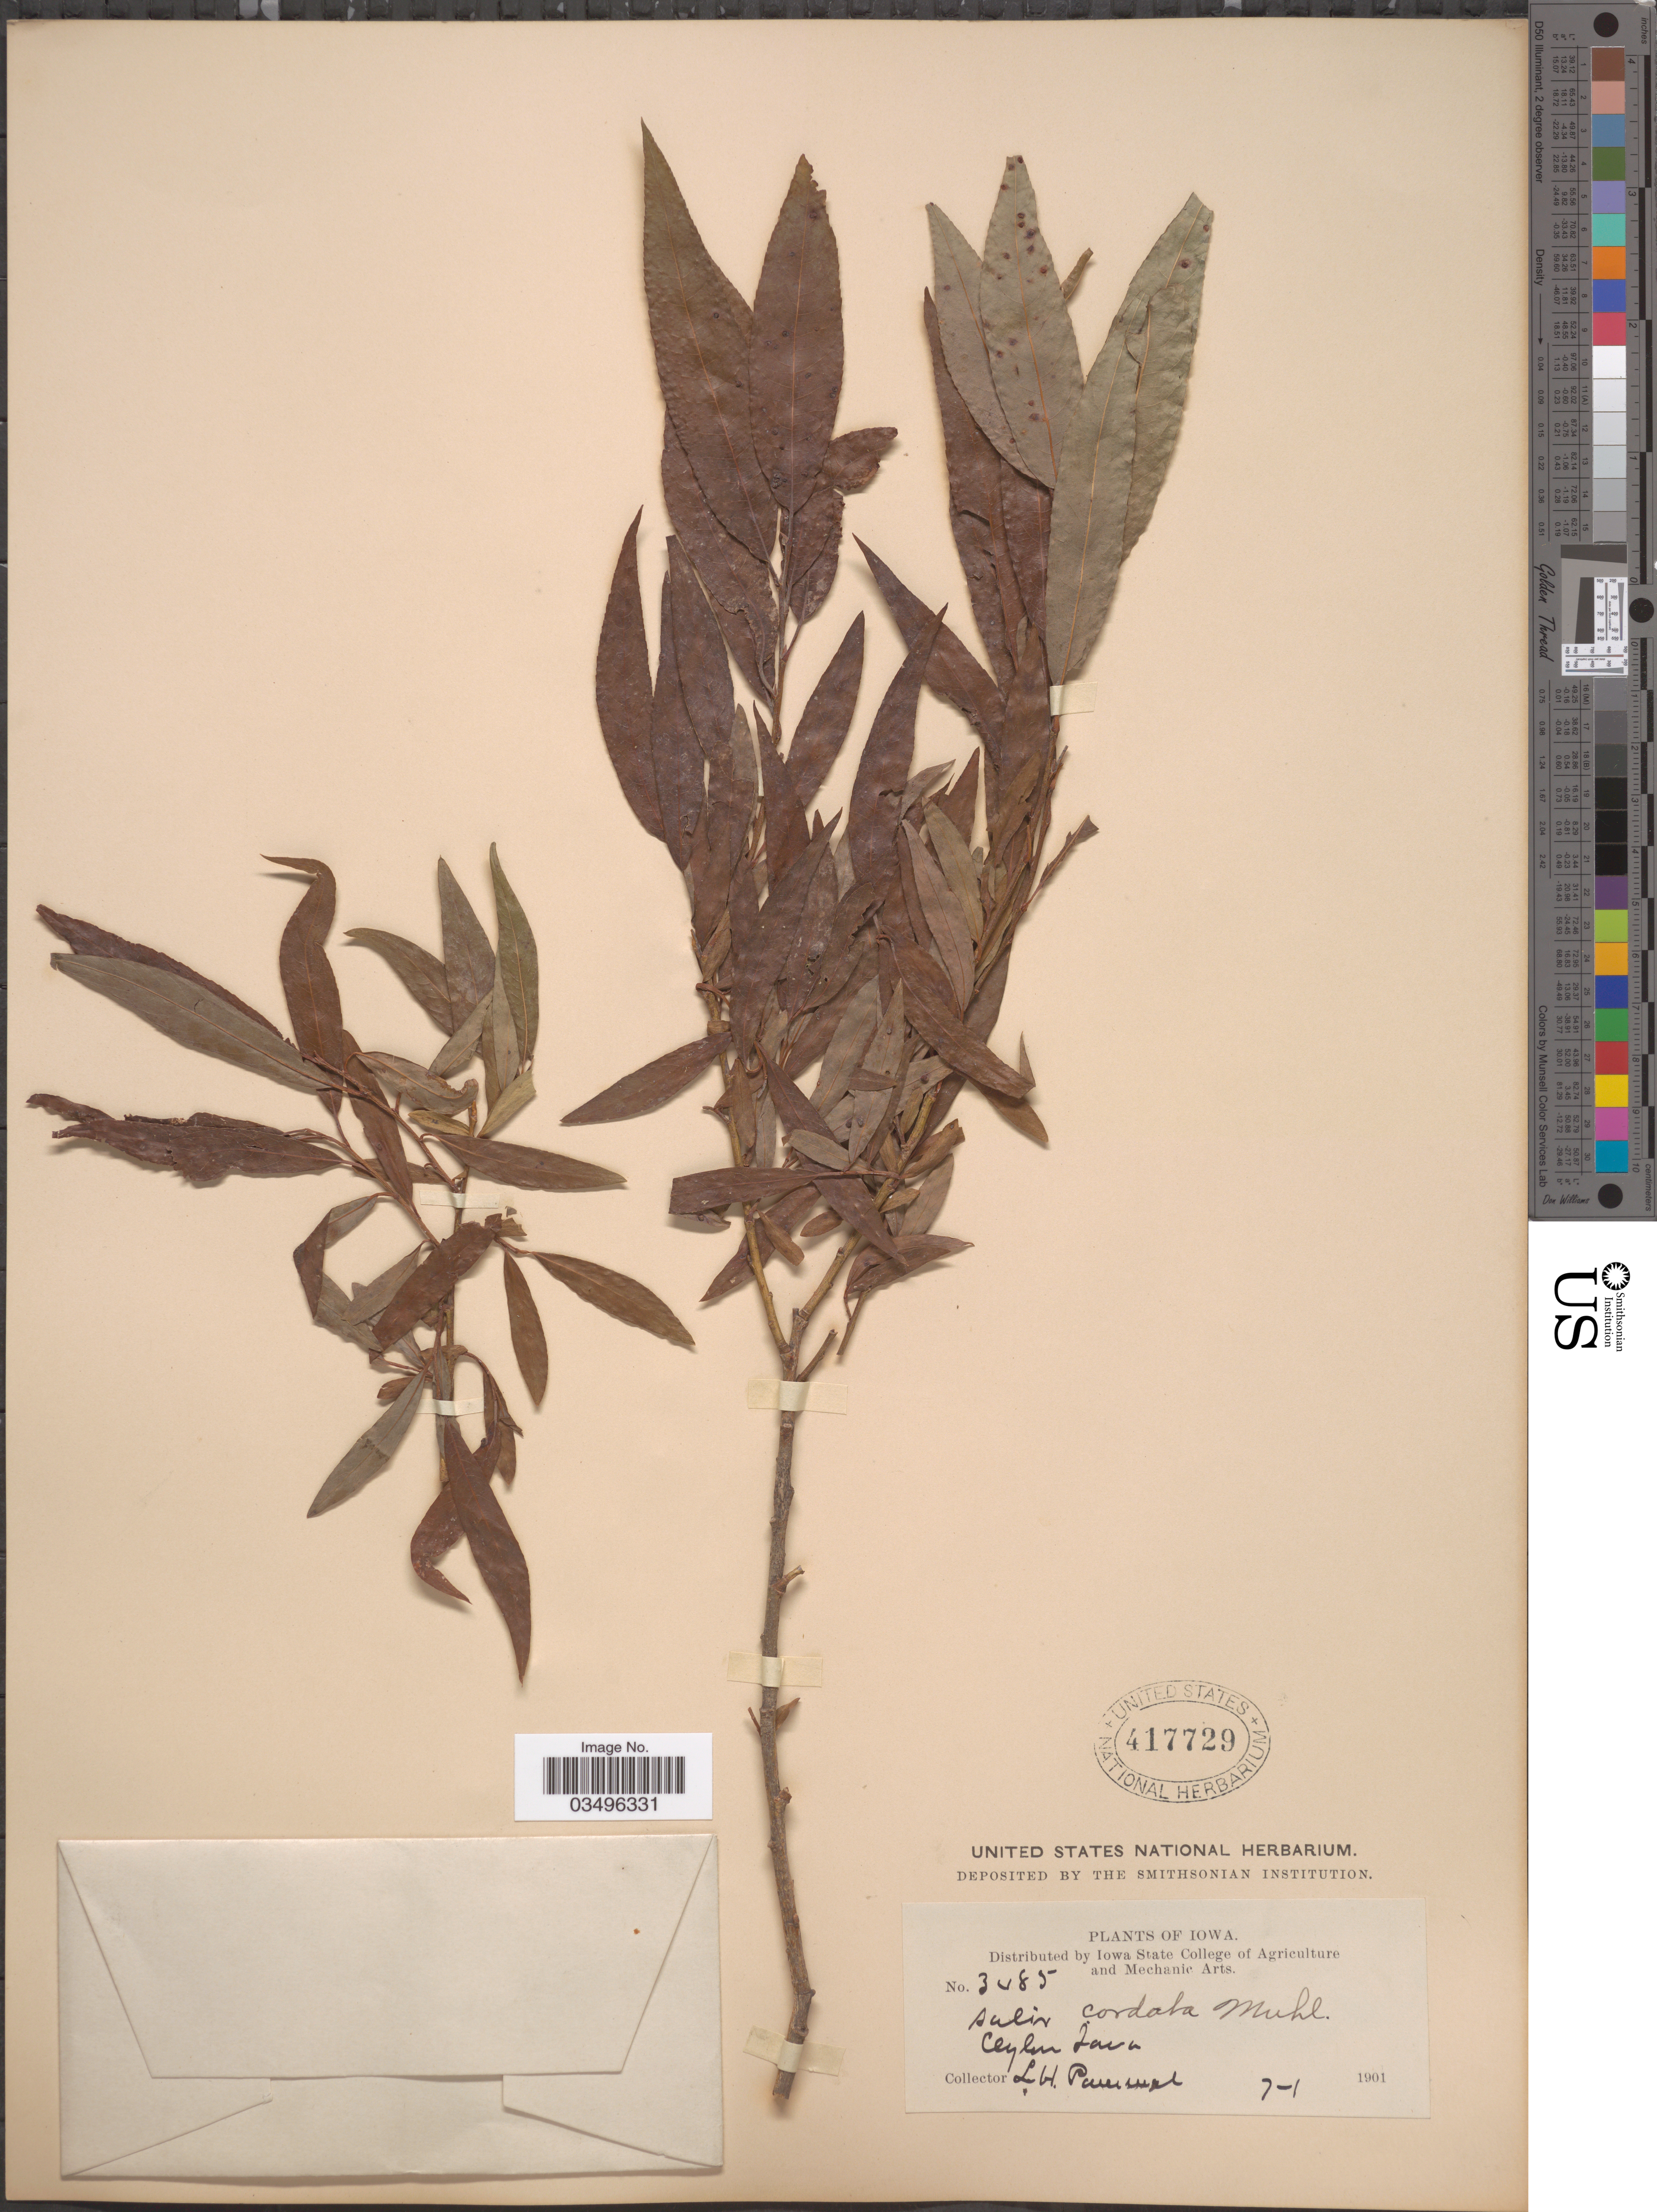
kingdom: Plantae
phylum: Tracheophyta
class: Magnoliopsida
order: Malpighiales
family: Salicaceae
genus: Salix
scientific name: Salix cordata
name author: Michx.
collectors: L. Pammel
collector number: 3485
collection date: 1901-07-01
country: United States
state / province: Iowa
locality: Ceylon.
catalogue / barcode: US 417729